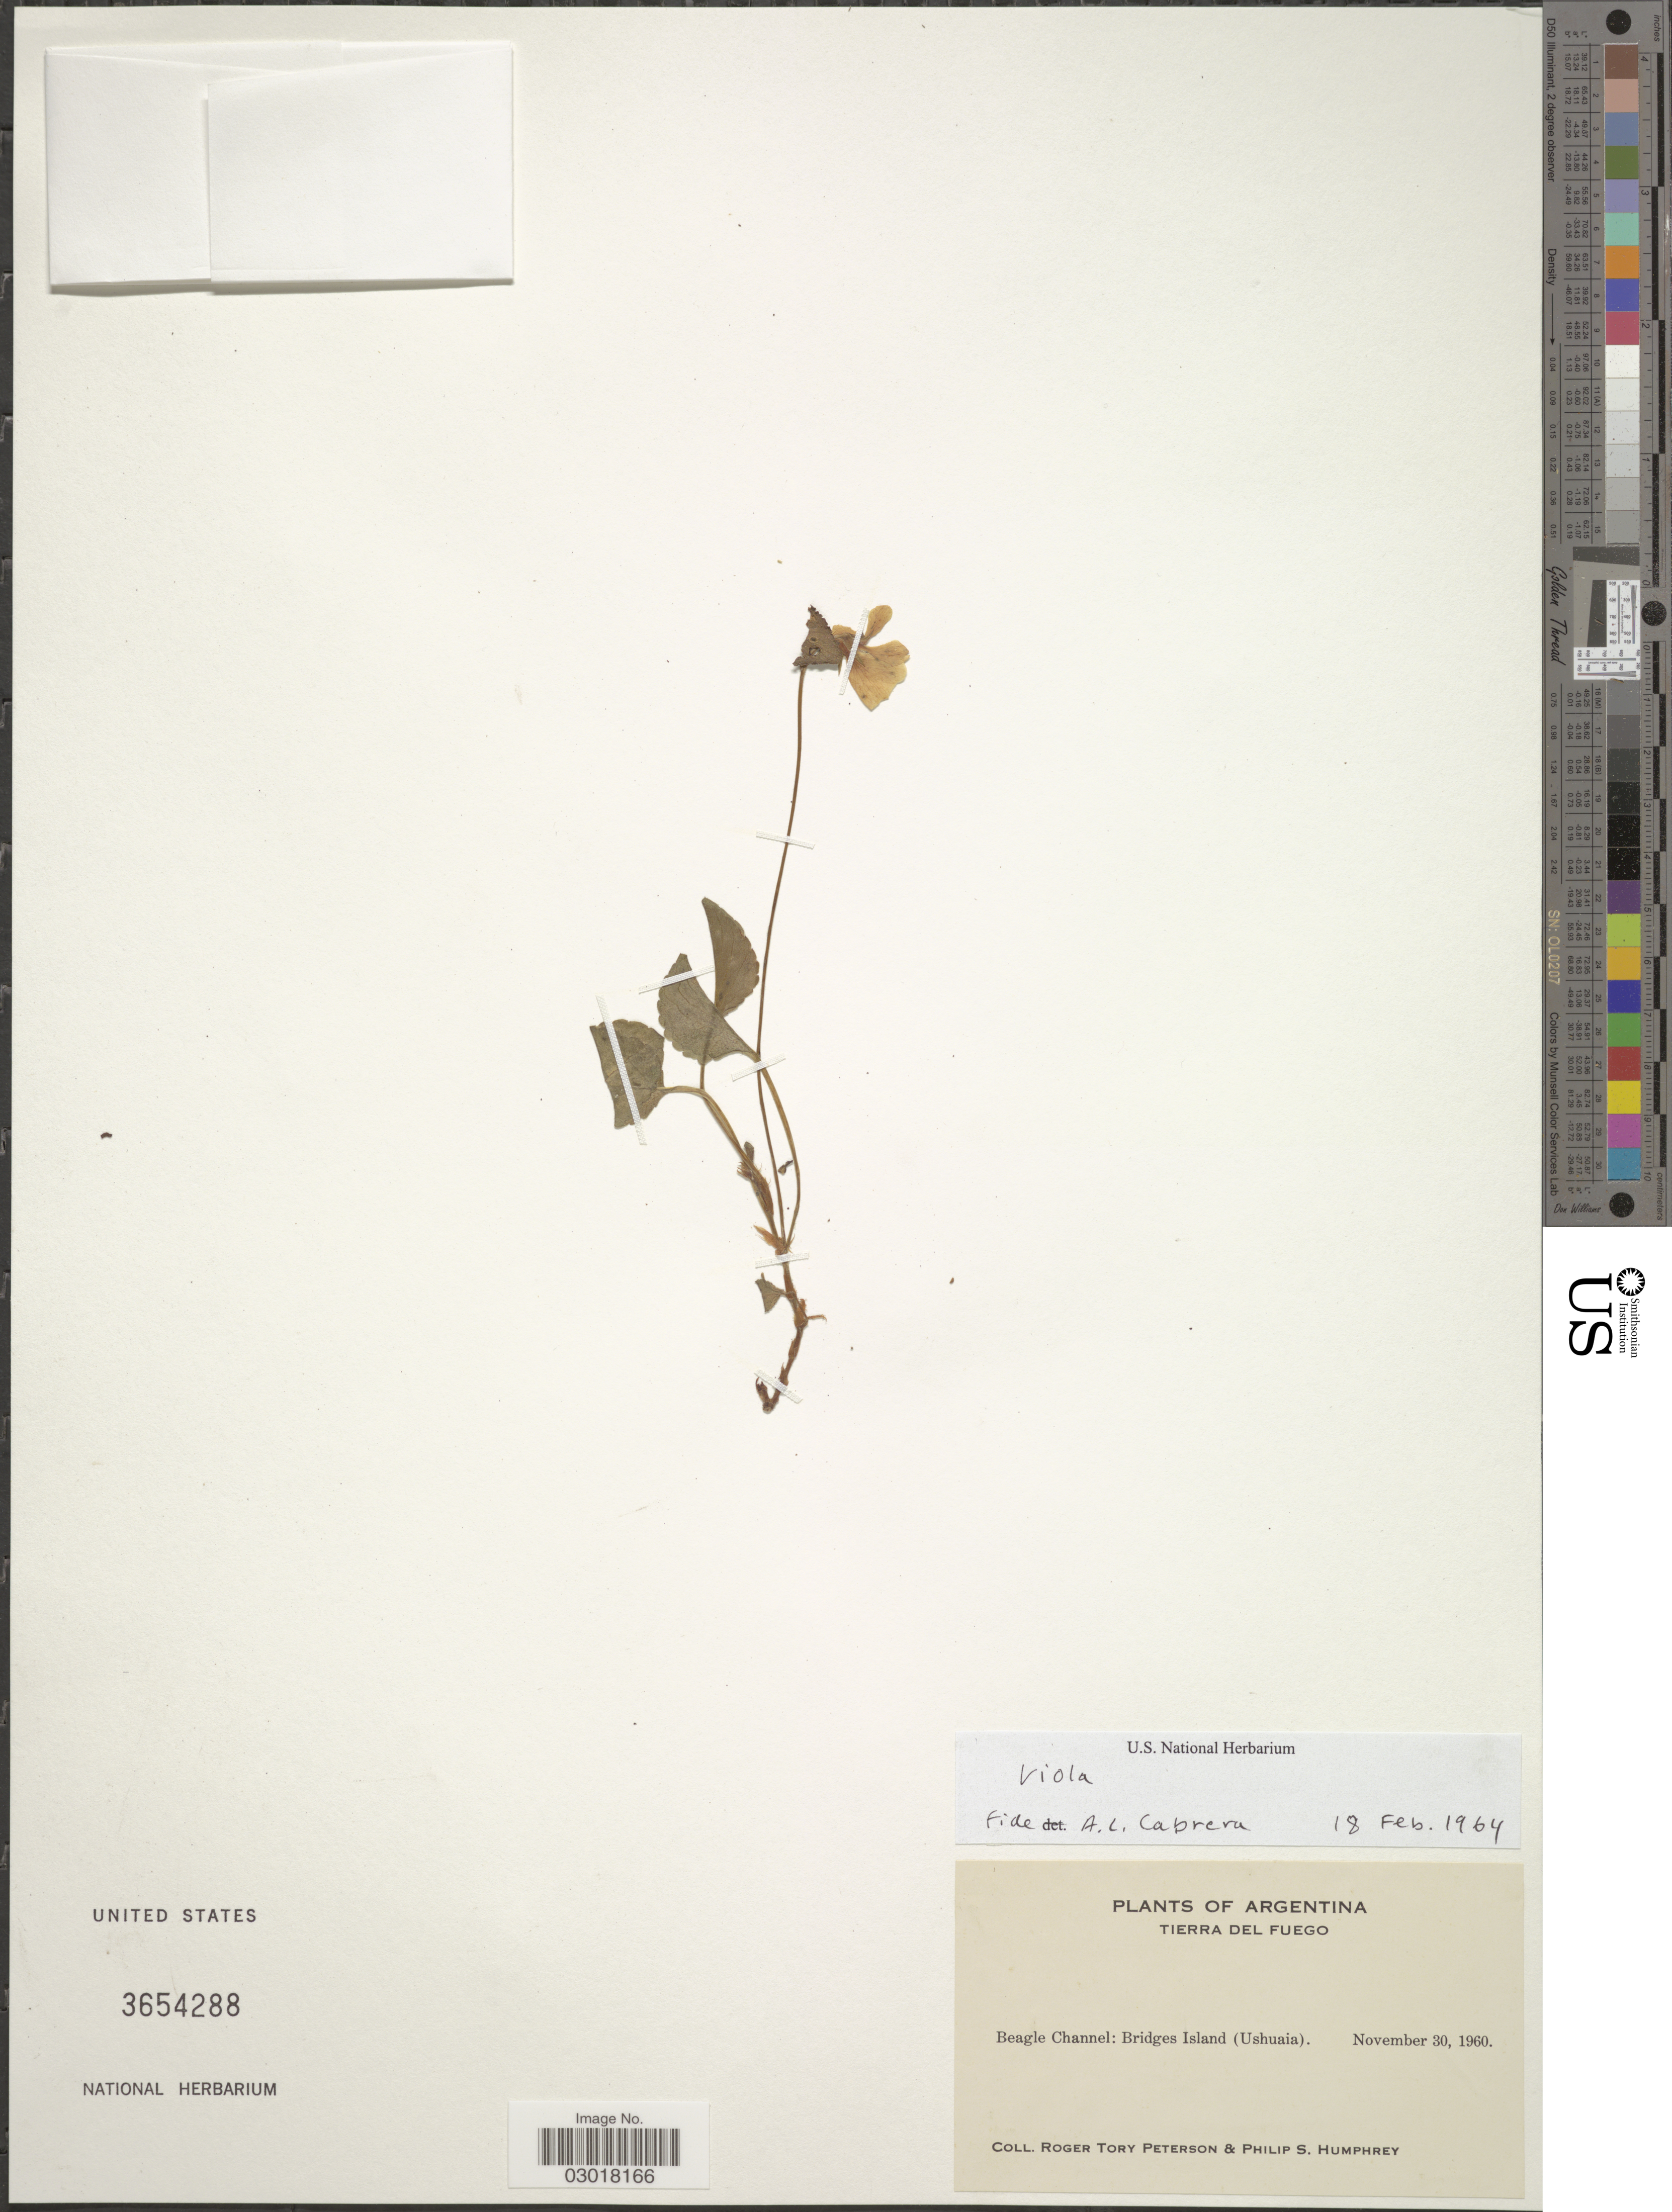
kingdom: Plantae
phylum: Tracheophyta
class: Magnoliopsida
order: Malpighiales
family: Violaceae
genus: Viola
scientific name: Viola sp.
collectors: R. Peterson & P. Humphrey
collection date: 1960-11-30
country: Argentina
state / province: Tierra del Fuego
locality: Beagle Channel: Bridges Island (Ushuaia).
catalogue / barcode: US 3654288